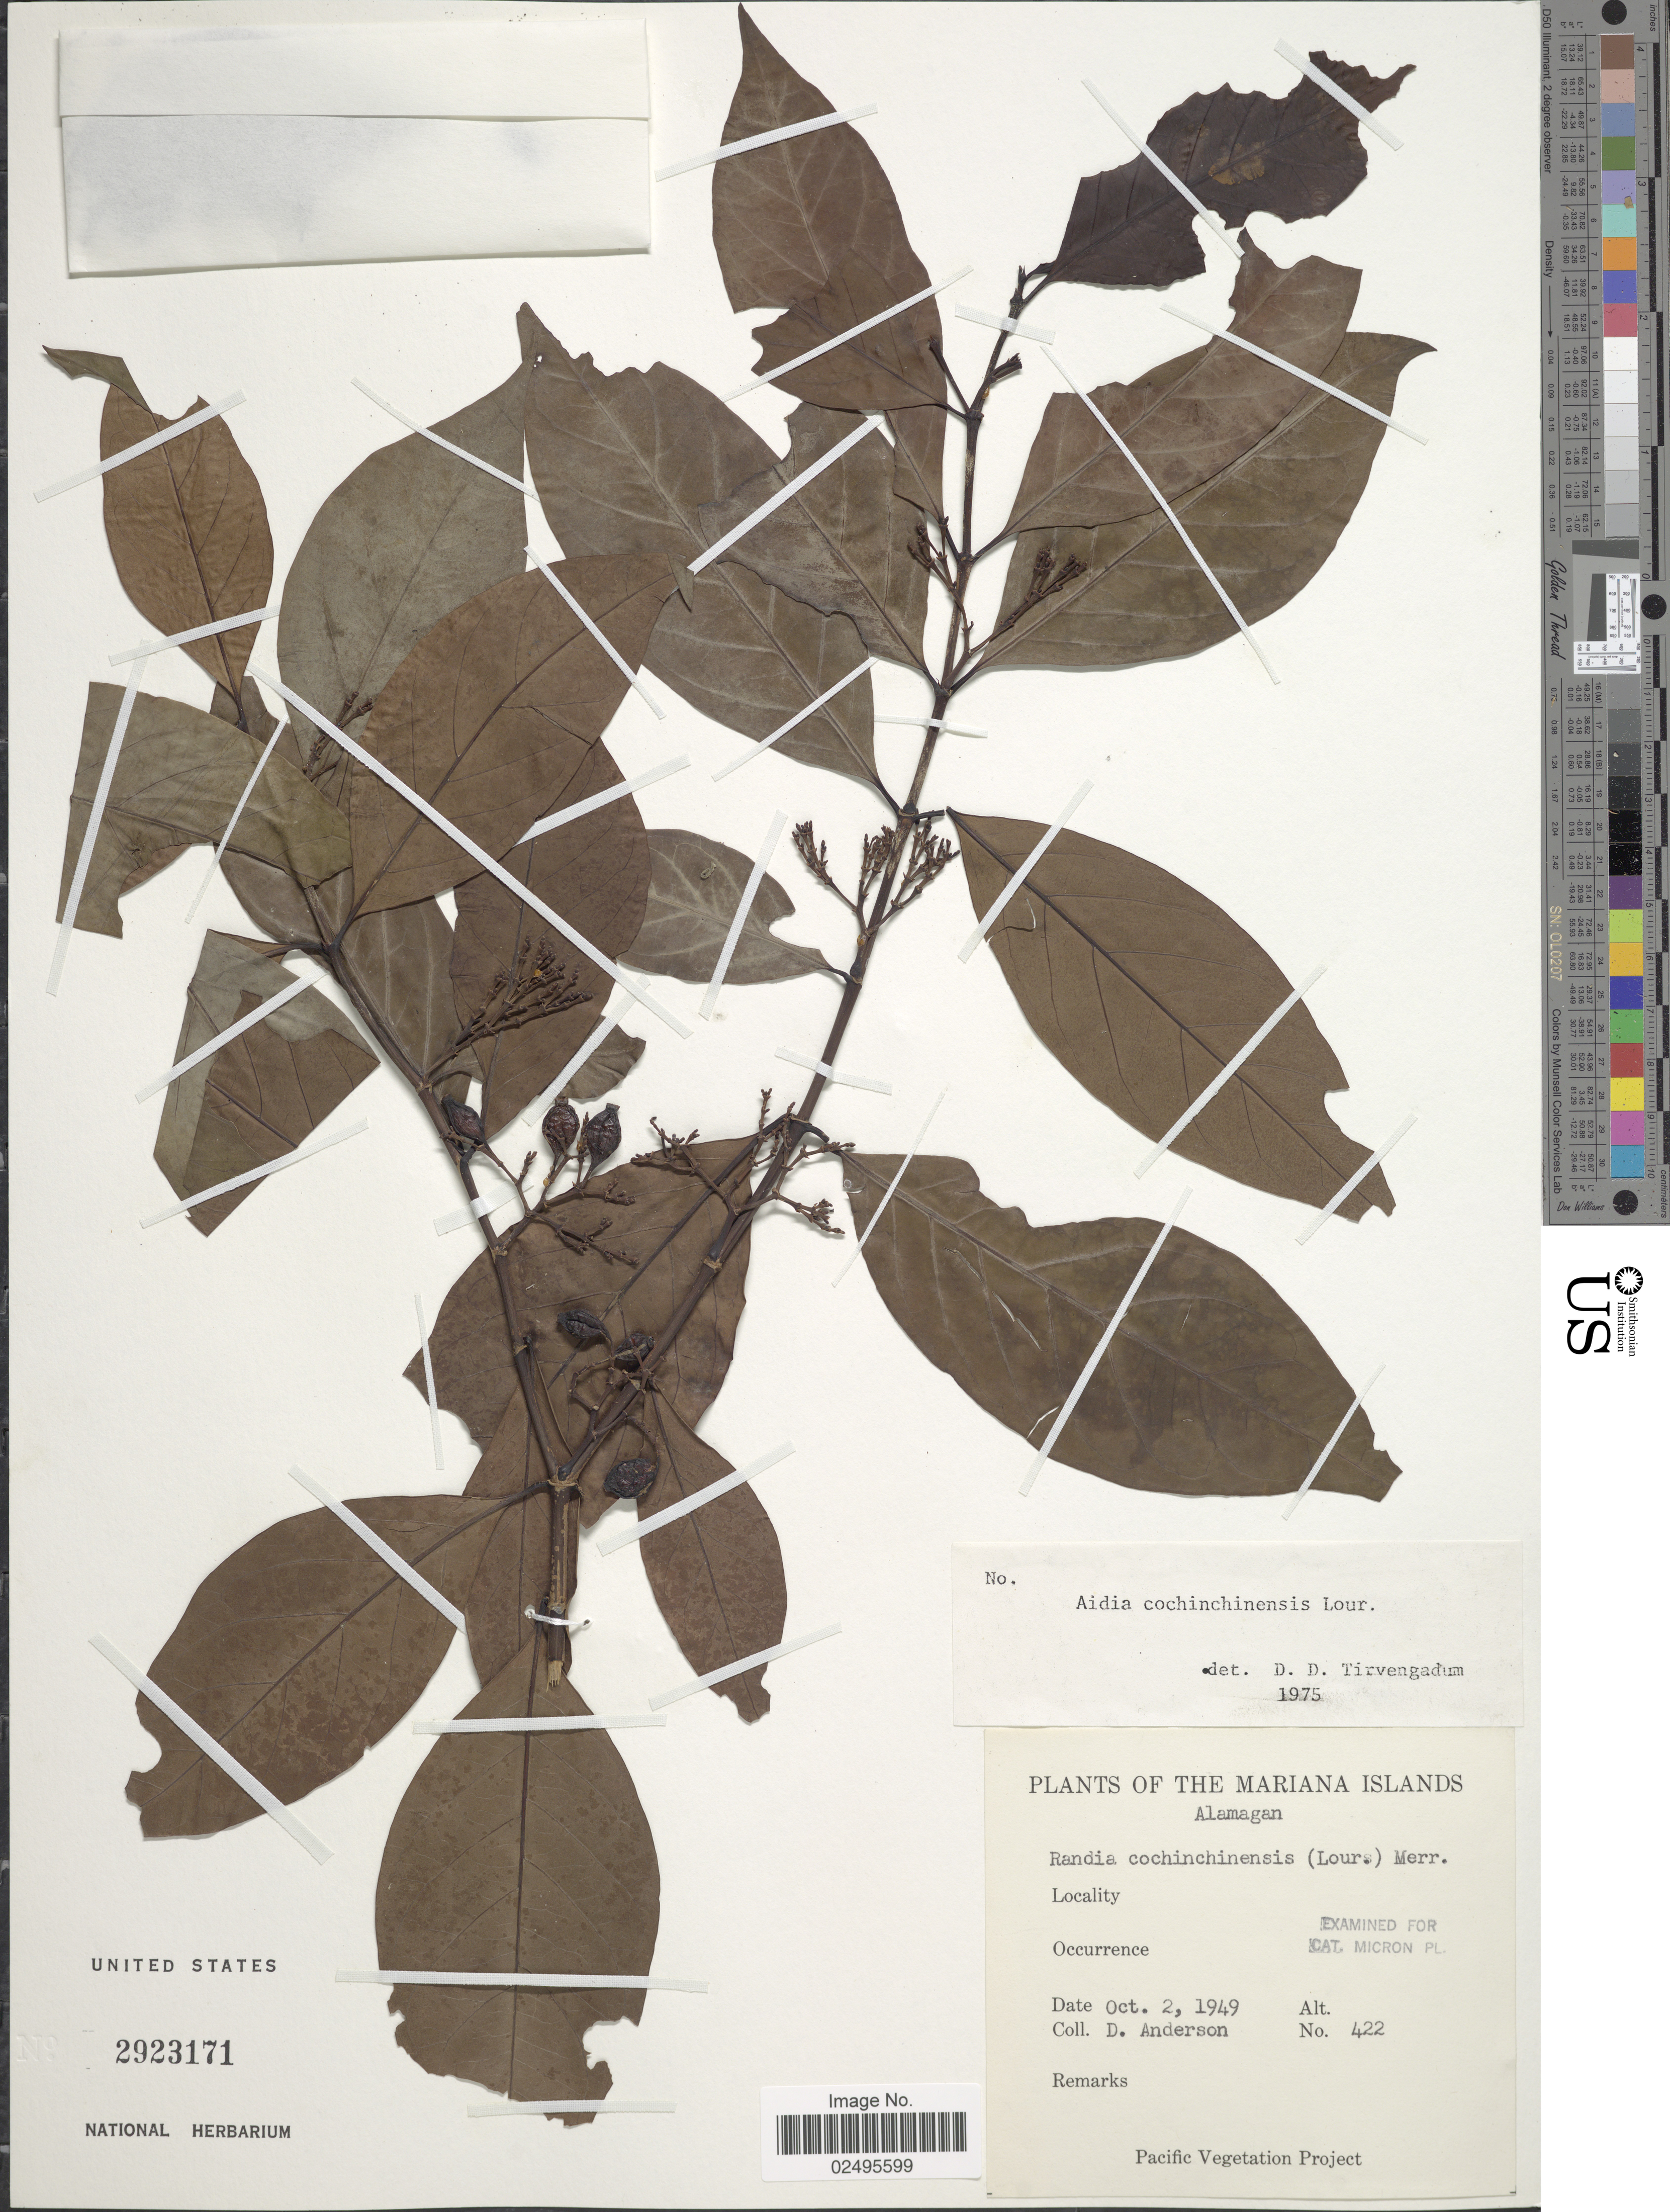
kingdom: Plantae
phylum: Tracheophyta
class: Magnoliopsida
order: Gentianales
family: Rubiaceae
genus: Aidia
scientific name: Aidia graeffei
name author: (Reinecke) Tirveng.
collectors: D. Anderson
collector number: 422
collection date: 1949-10-02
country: Northern Mariana Islands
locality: The Mariana Islands. Alamagan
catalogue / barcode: US 2923171